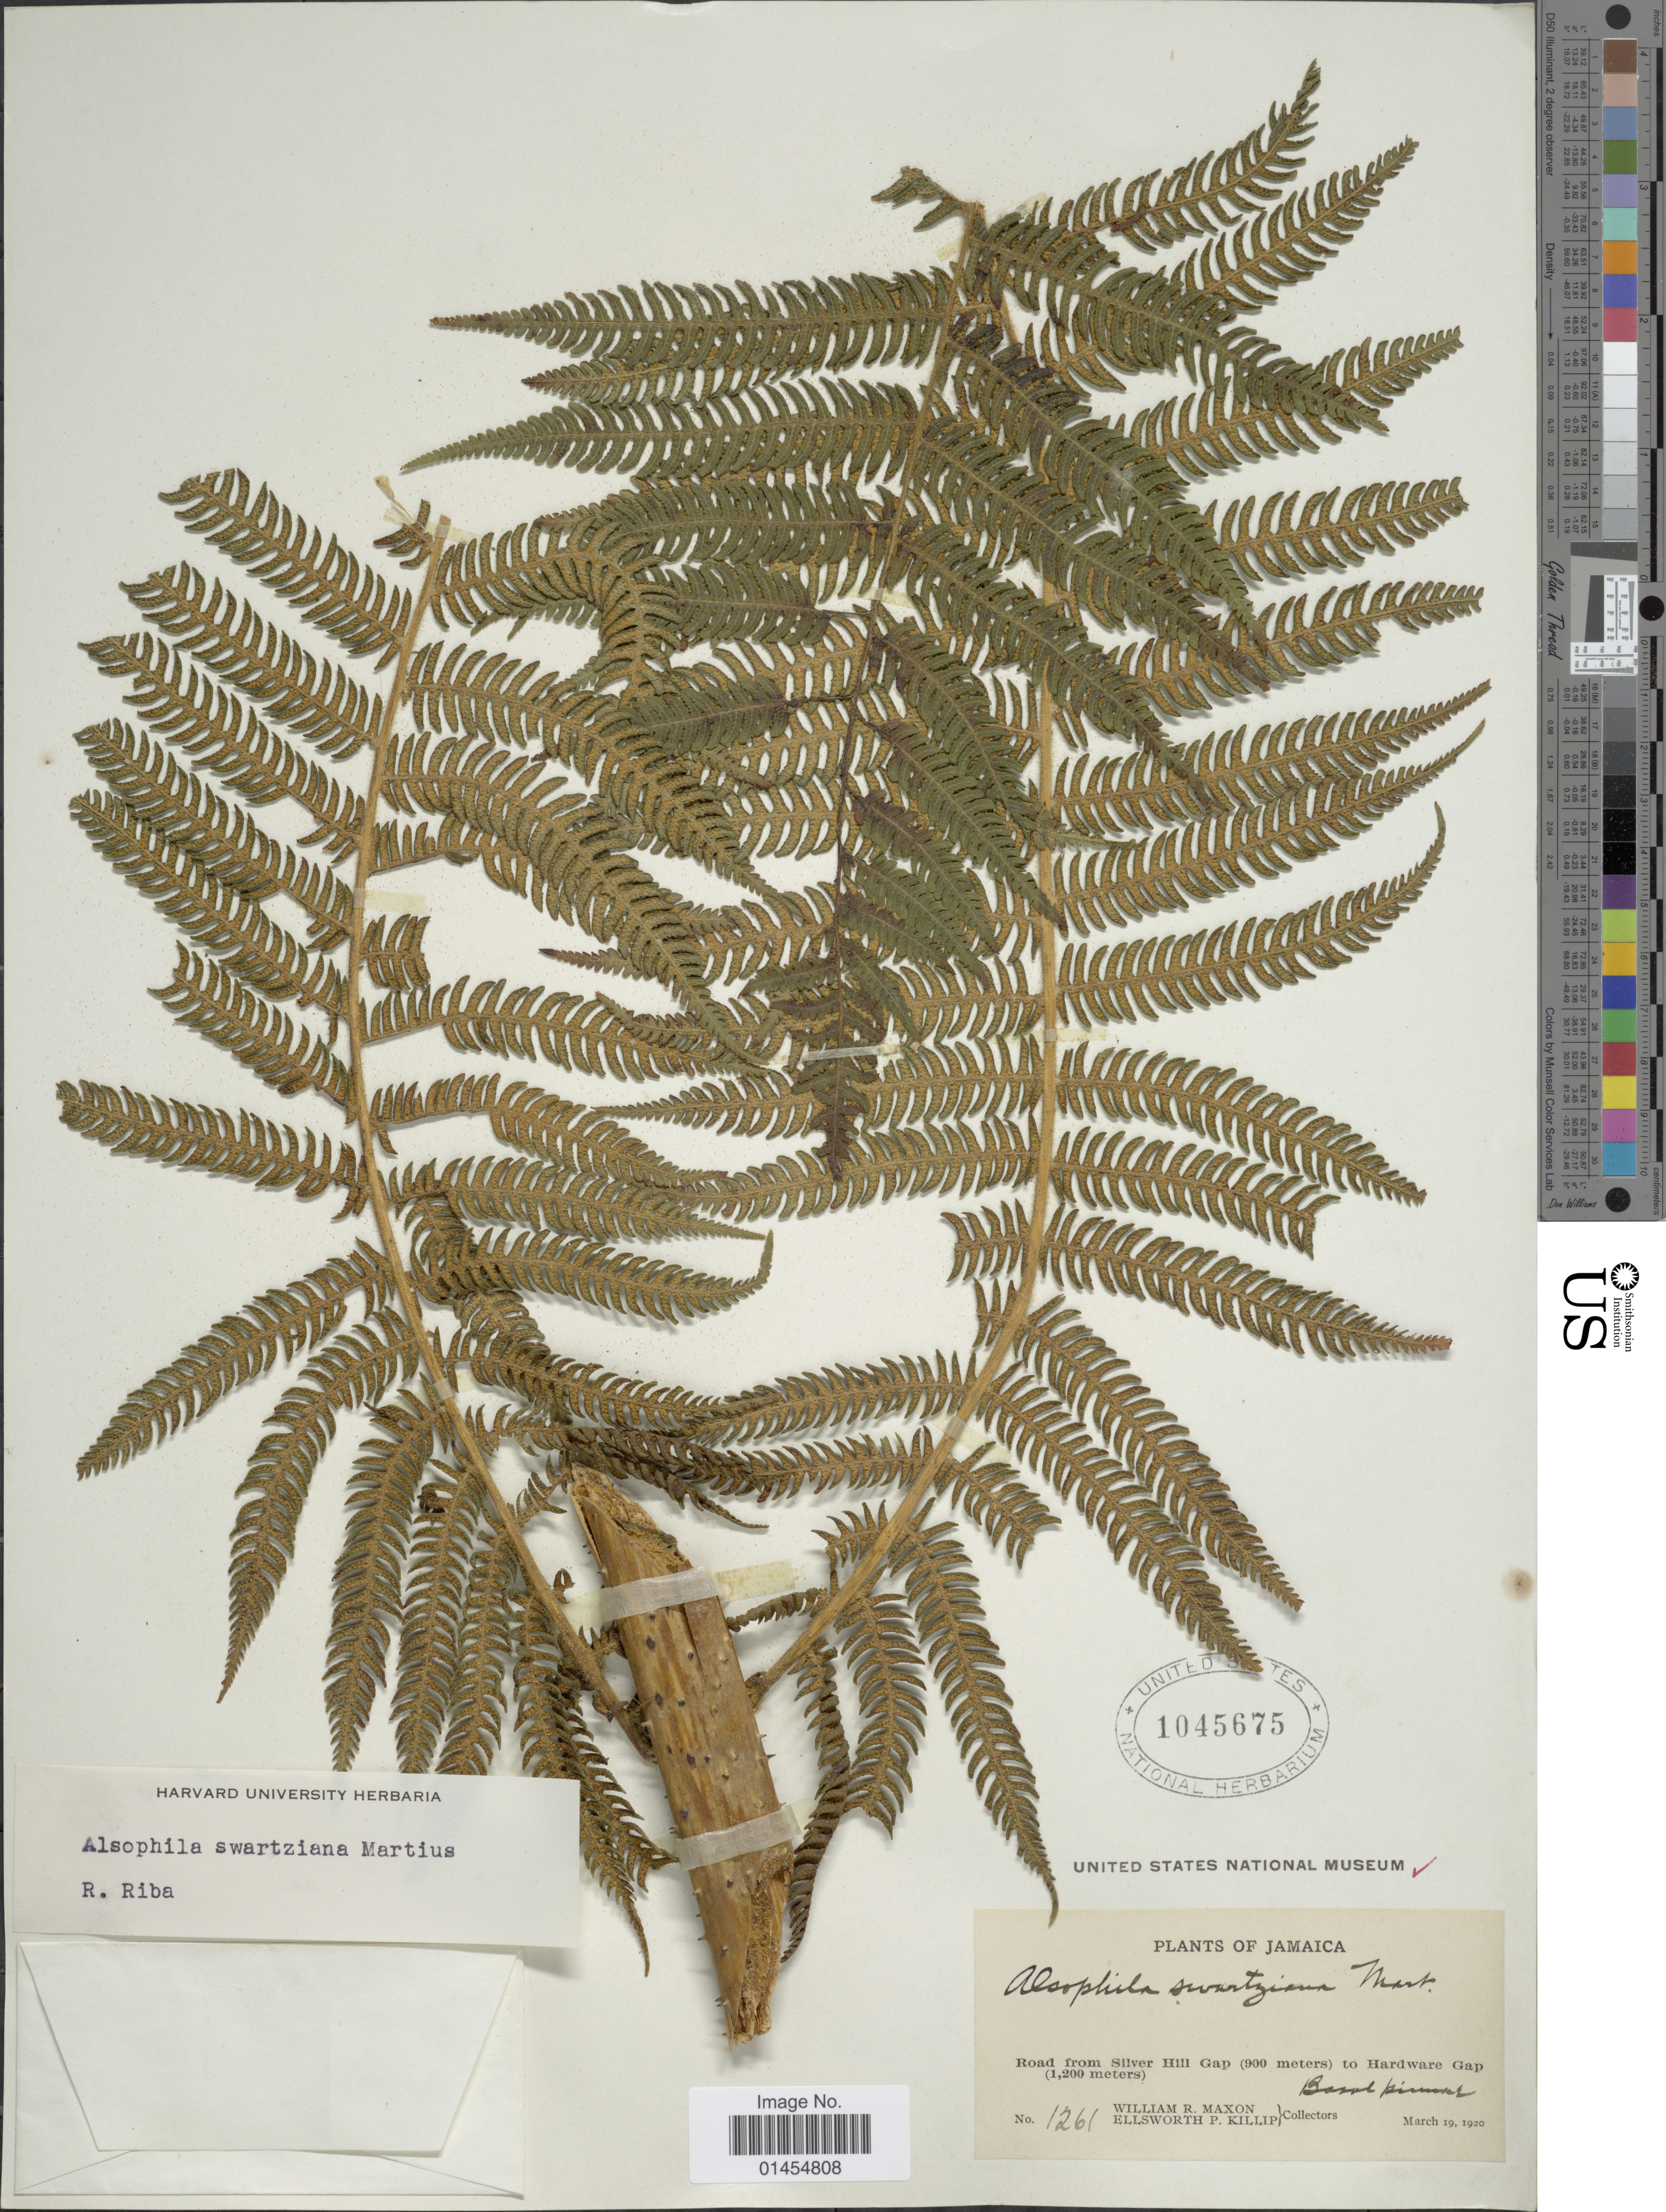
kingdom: Plantae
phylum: Tracheophyta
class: Polypodiopsida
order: Cyatheales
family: Cyatheaceae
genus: Alsophila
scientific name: Alsophila swartziana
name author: Mart.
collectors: W. R. Maxon & E. P. Killip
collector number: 1261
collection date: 1920-03-19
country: Jamaica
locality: Road from Silver Hill Gap to Hardware Gap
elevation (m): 900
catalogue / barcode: US 1045675